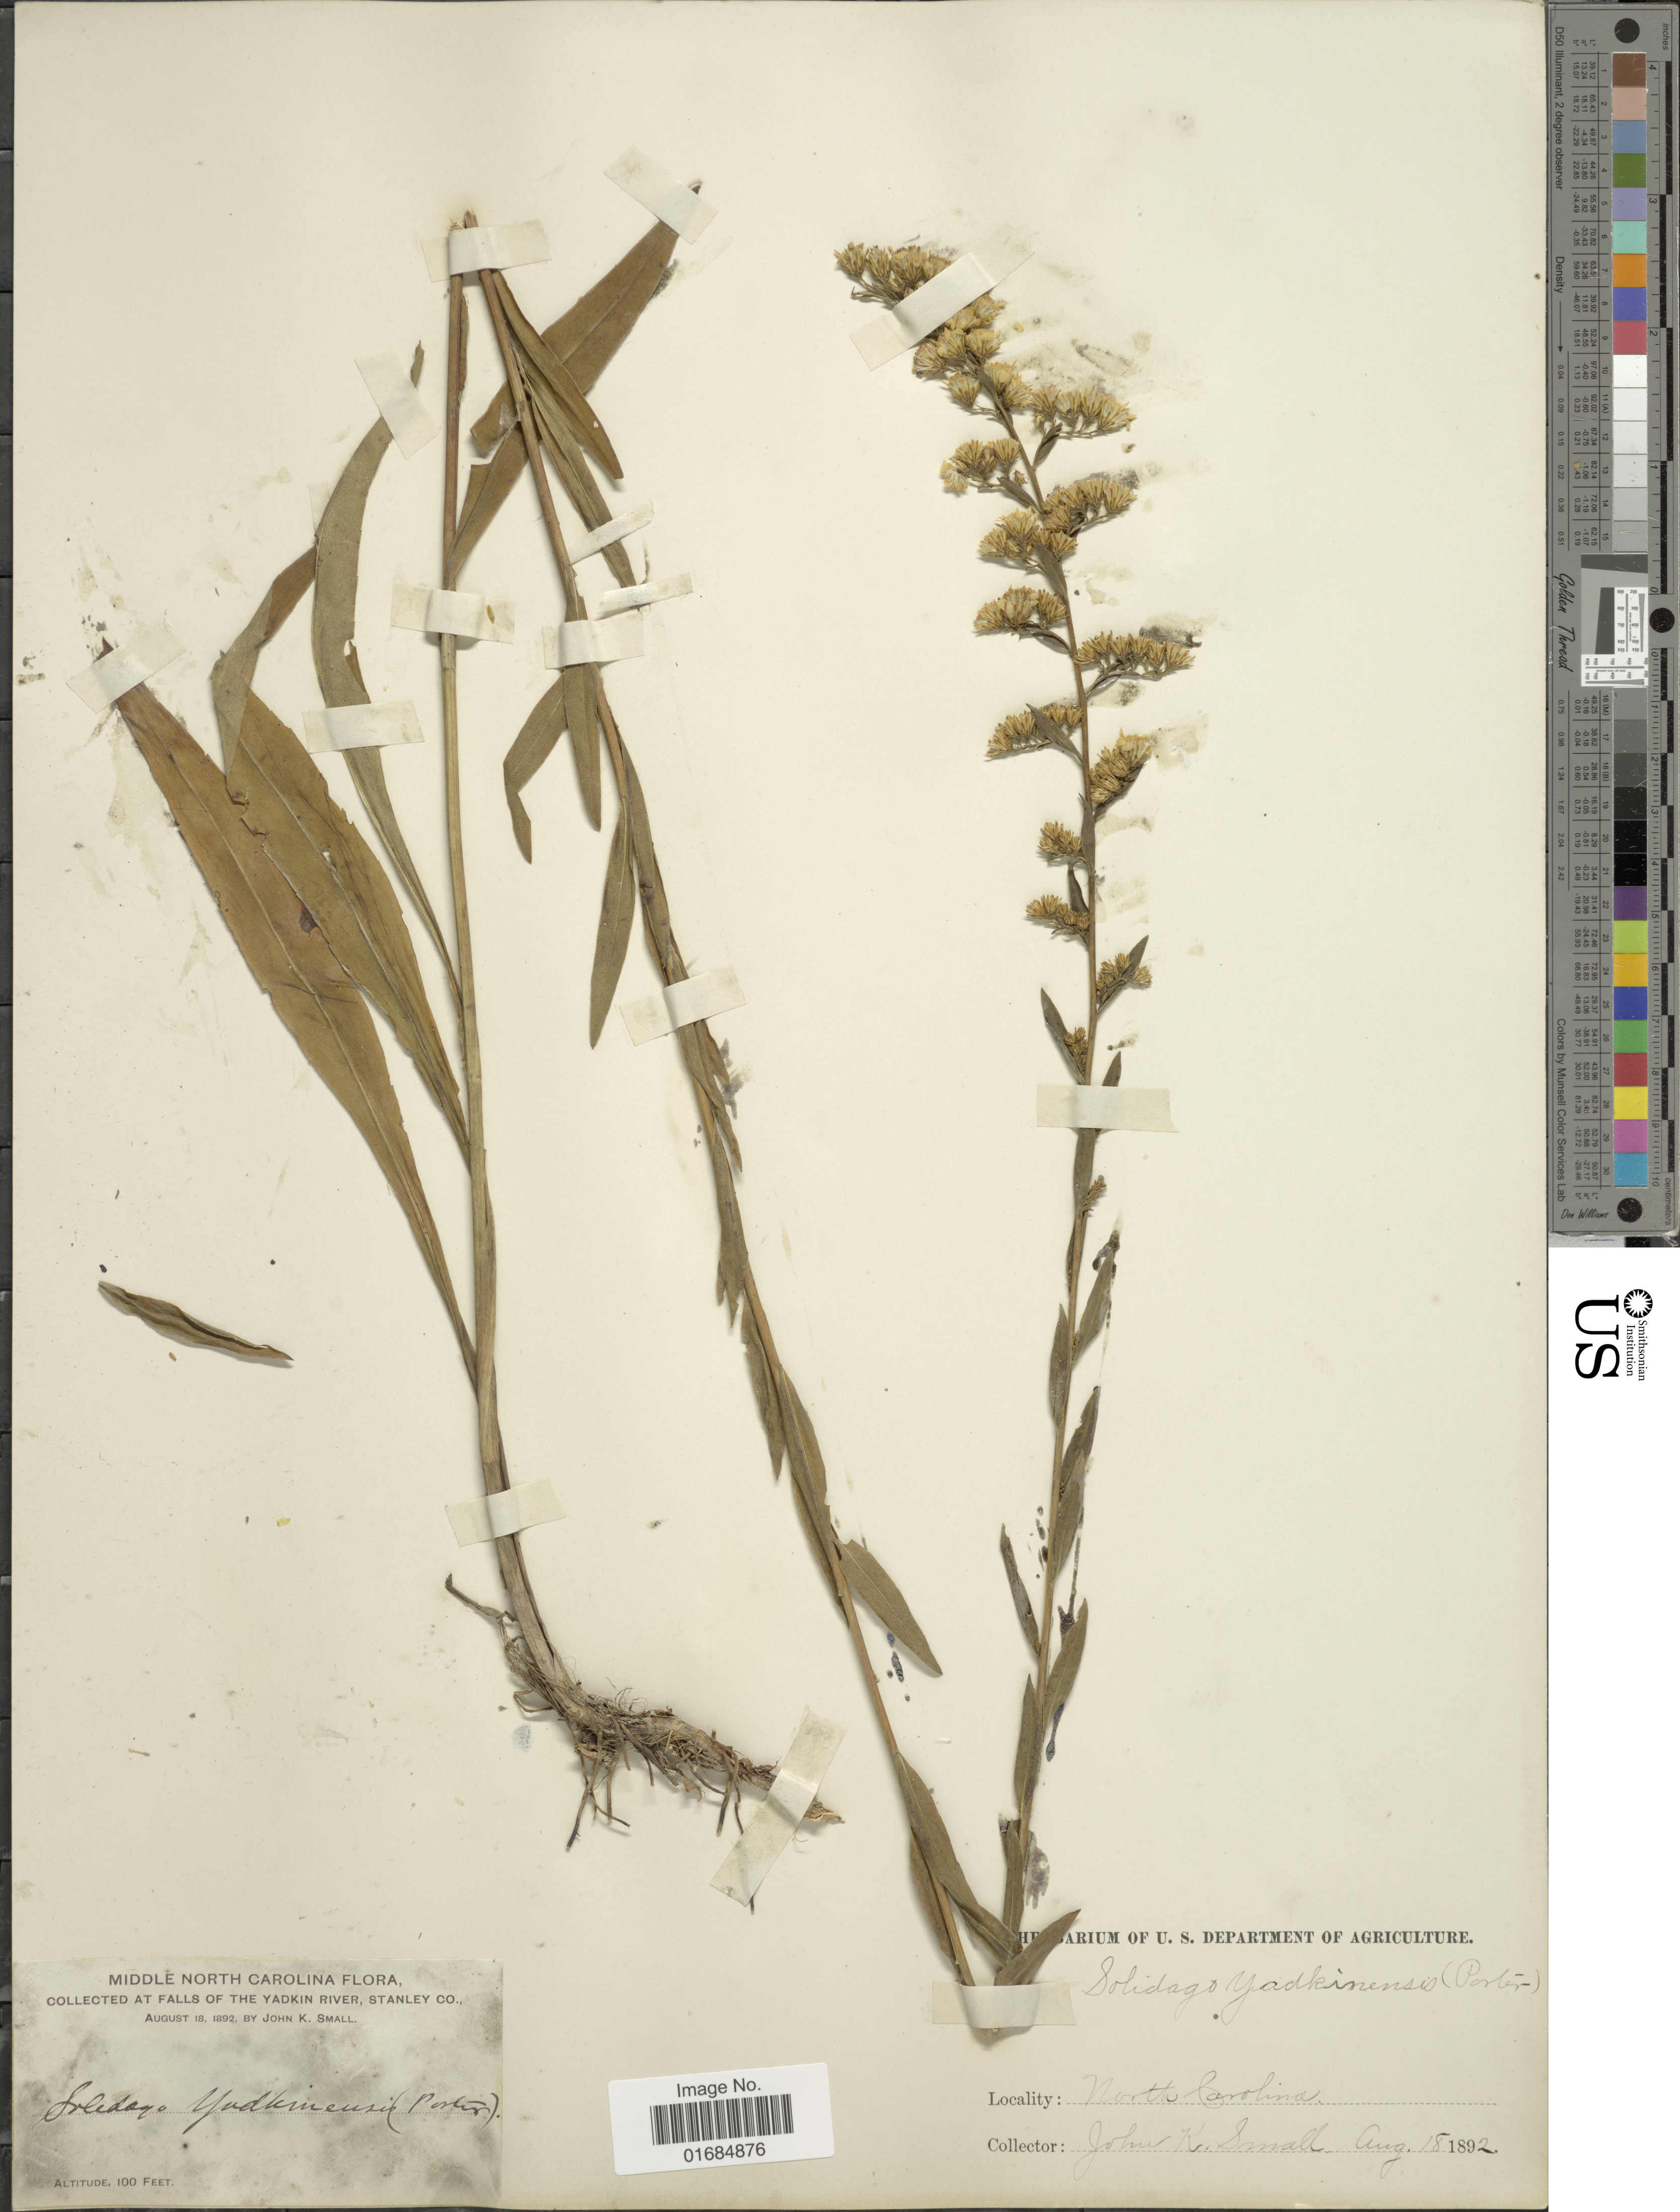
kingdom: Plantae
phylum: Tracheophyta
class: Magnoliopsida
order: Asterales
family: Asteraceae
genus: Solidago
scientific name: Solidago boottii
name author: Hook.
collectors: J. K. Small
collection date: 1892-08-18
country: United States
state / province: North Carolina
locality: Middle North Carolina, at falls of the Yadkin river, Stanley Co..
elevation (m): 30